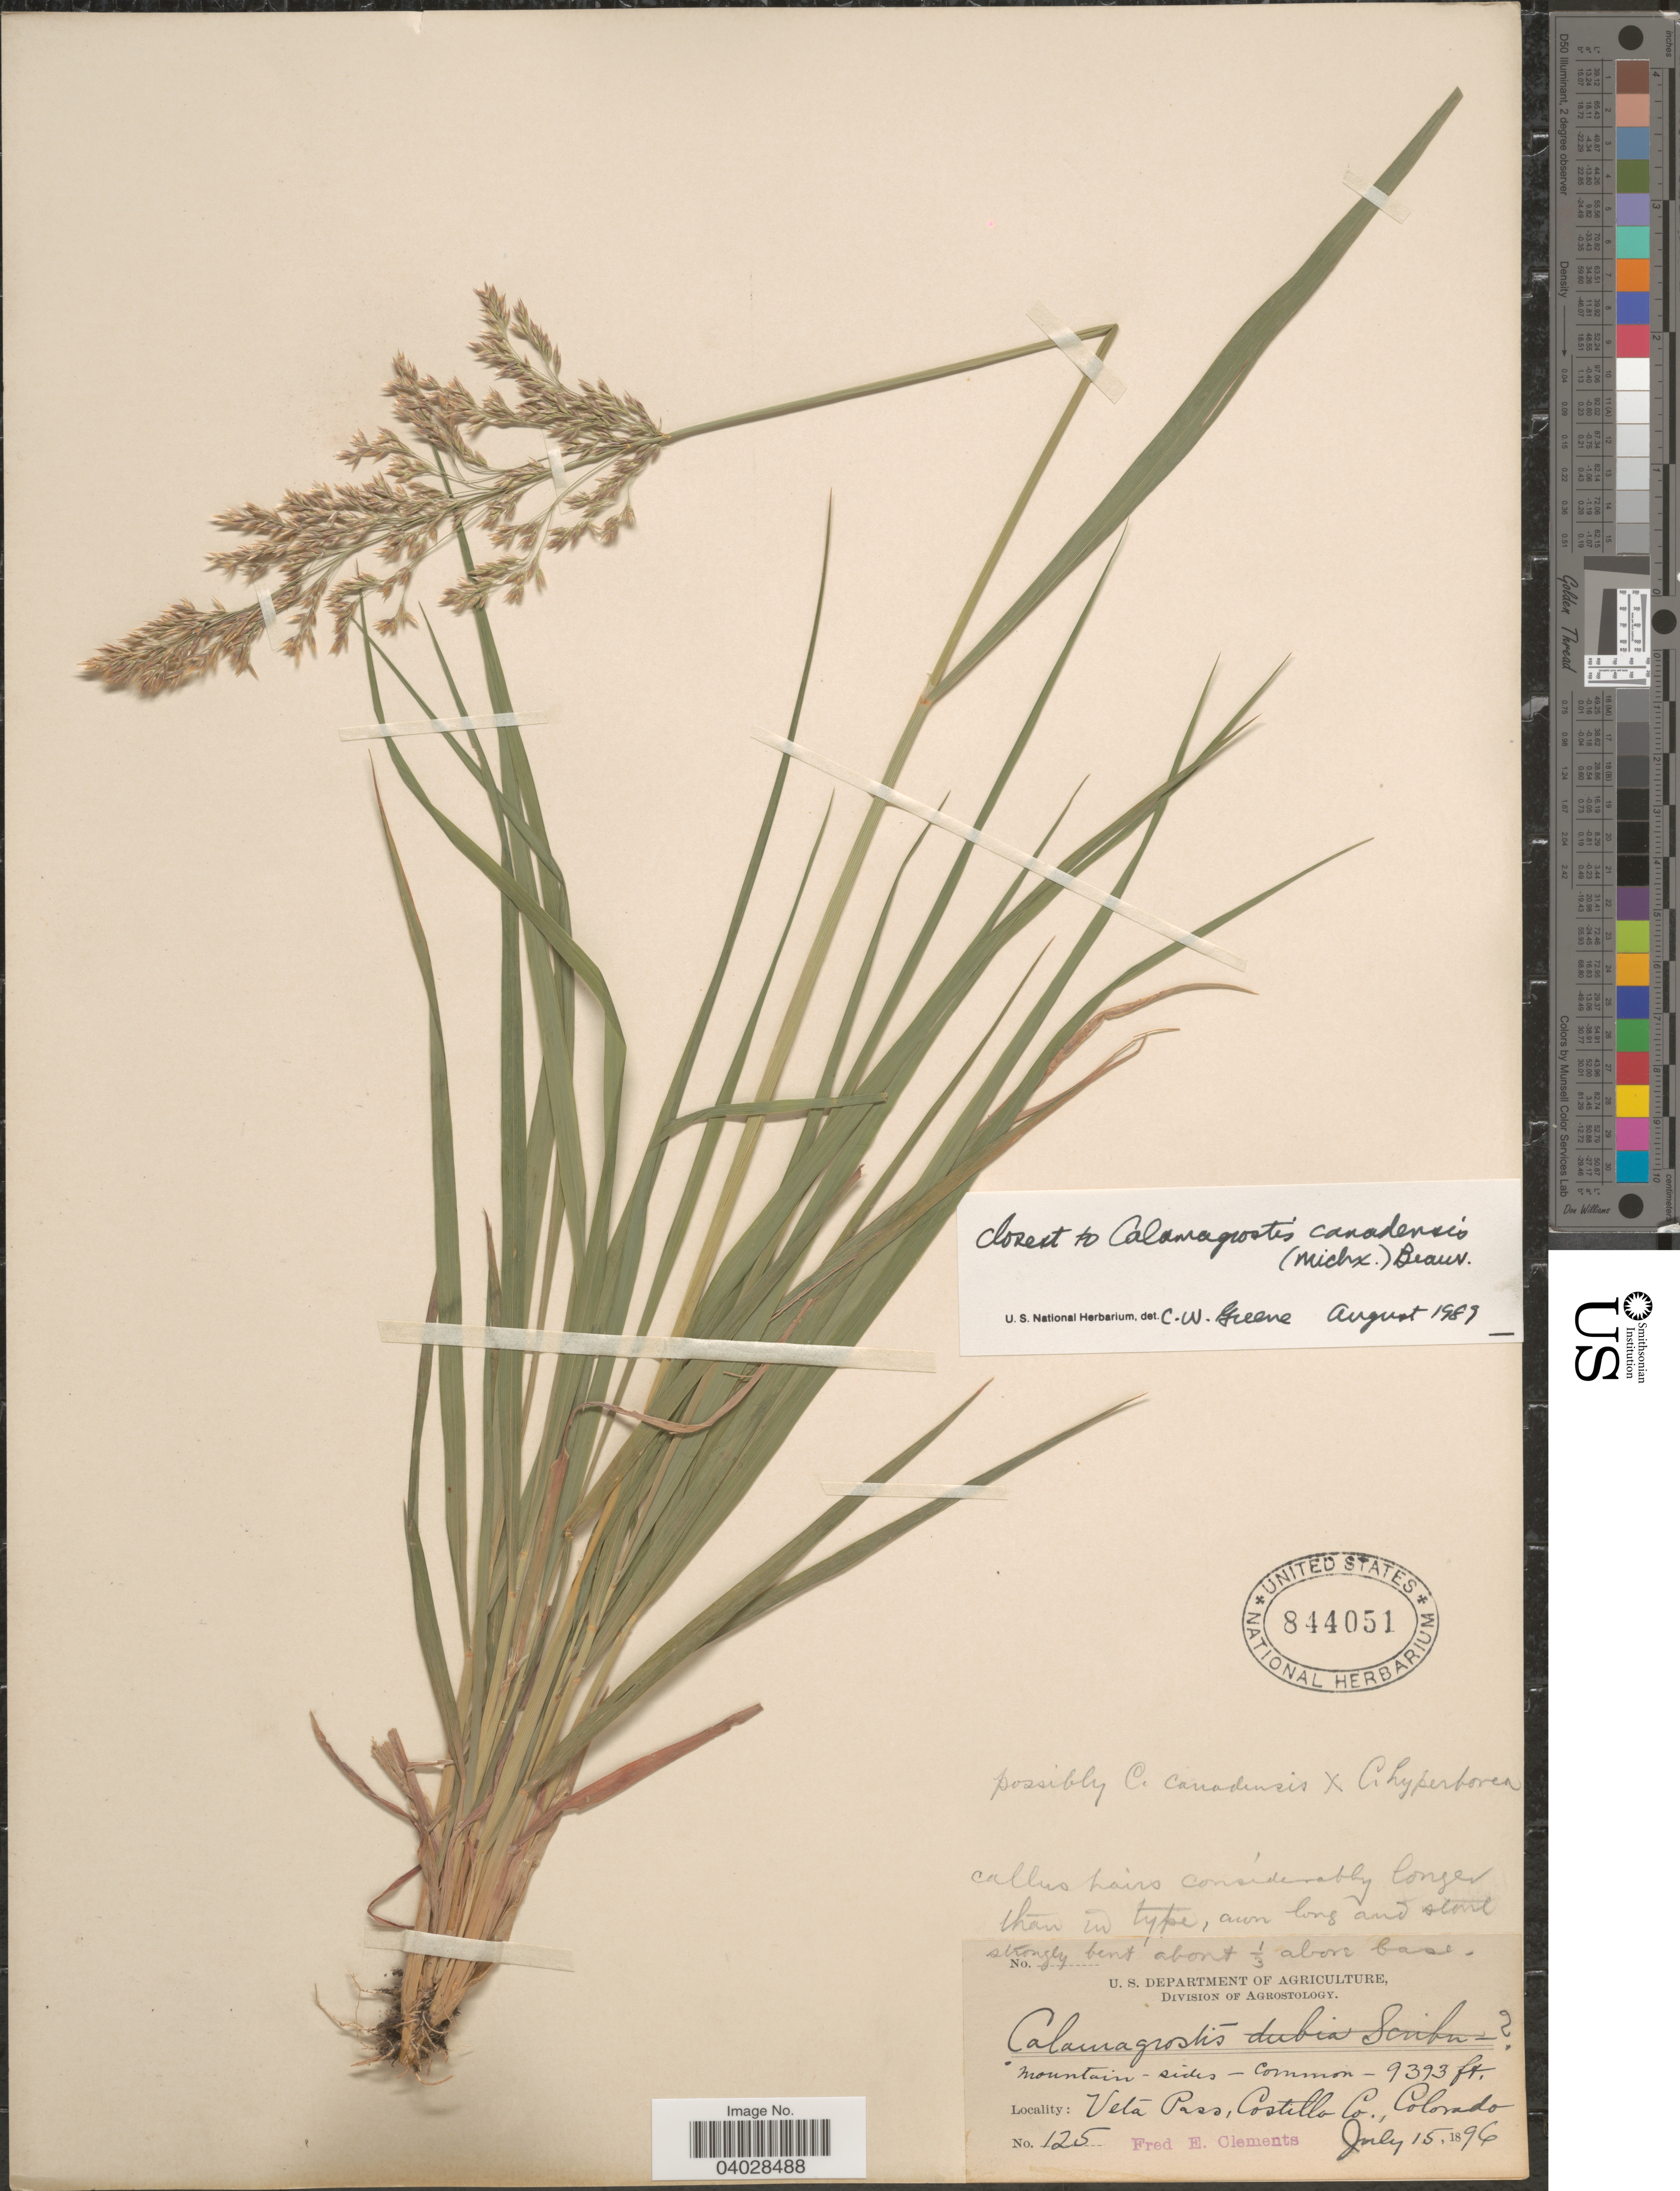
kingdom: Plantae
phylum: Tracheophyta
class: Liliopsida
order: Poales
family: Poaceae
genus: Calamagrostis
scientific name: Calamagrostis canadensis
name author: (Michx.) P. Beauv.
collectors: F. E. Clements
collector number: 125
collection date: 1896-07-15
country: United States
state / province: Colorado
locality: Veta Pass, Costillo Co.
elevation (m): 2863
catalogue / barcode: US 844051